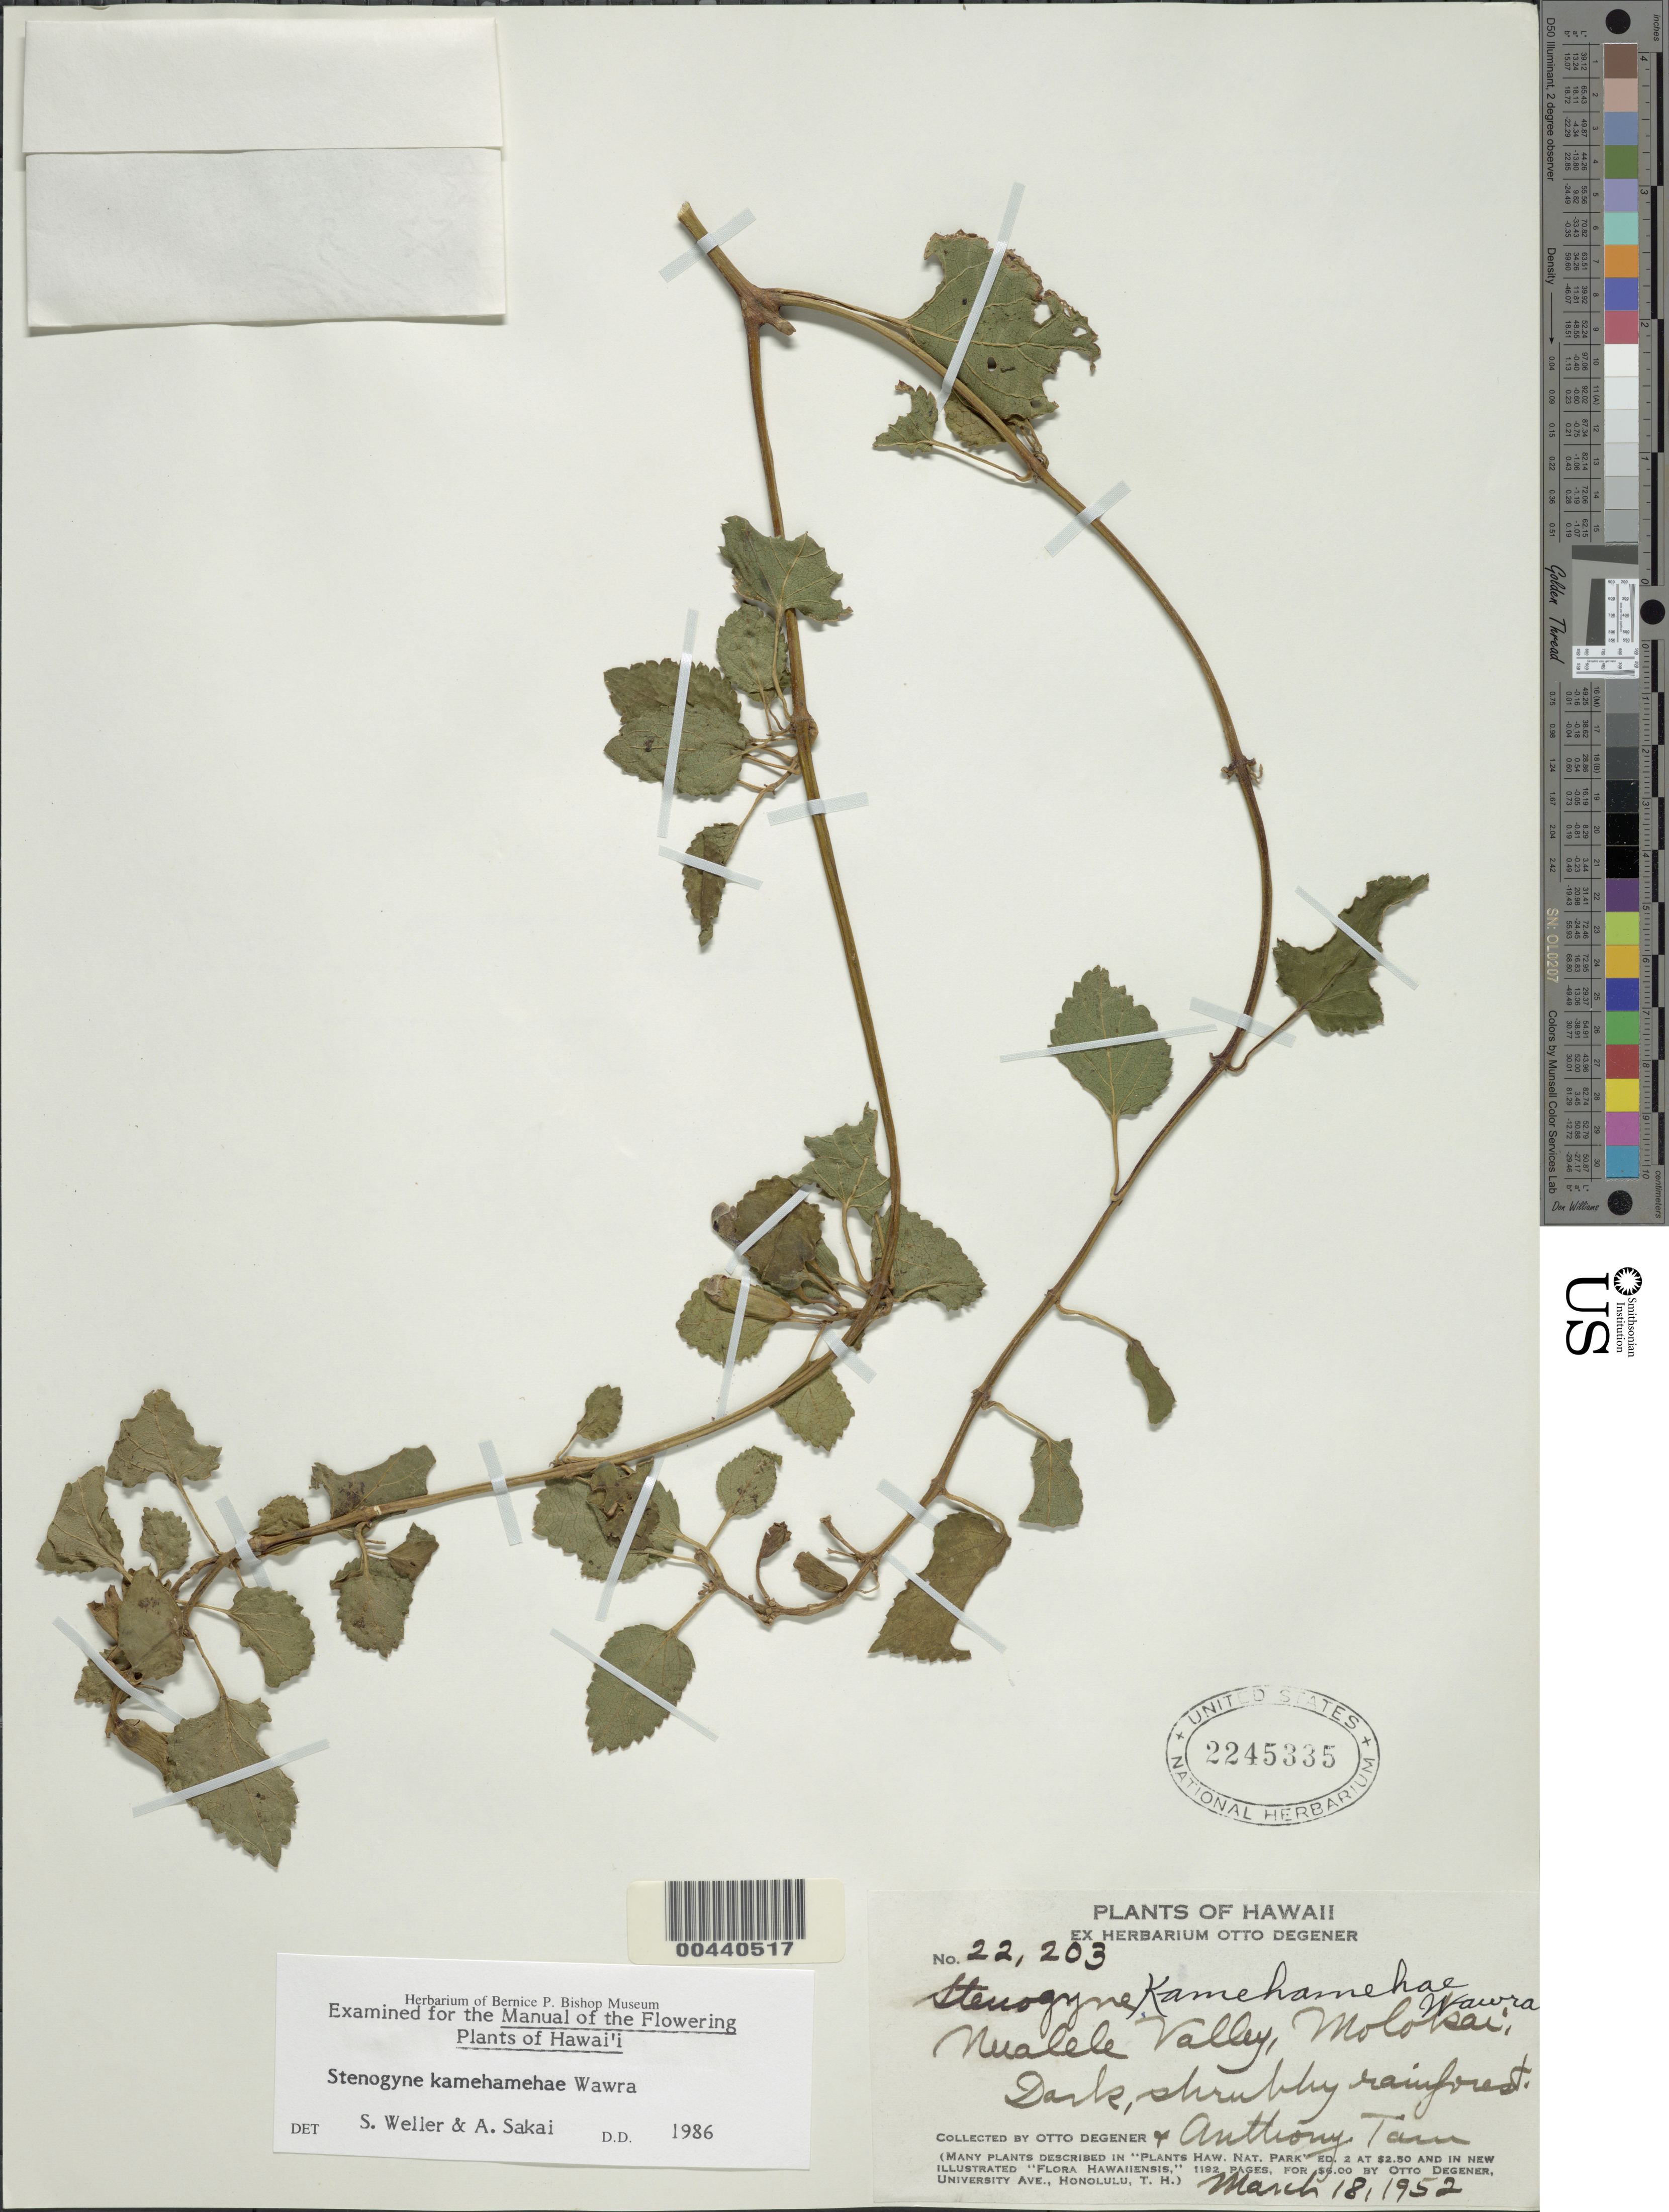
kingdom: Plantae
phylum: Tracheophyta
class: Magnoliopsida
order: Lamiales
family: Lamiaceae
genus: Stenogyne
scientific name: Stenogyne kamehamehae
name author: Wawra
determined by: Weller, Stephen G., (UNITED STATES)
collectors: O. Degener & A. Tam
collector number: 22203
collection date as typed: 18 Mar 1952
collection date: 1952-03-18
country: United States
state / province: Hawaii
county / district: Maui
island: Moloka'i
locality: Nualele Valley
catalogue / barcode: US 2245335